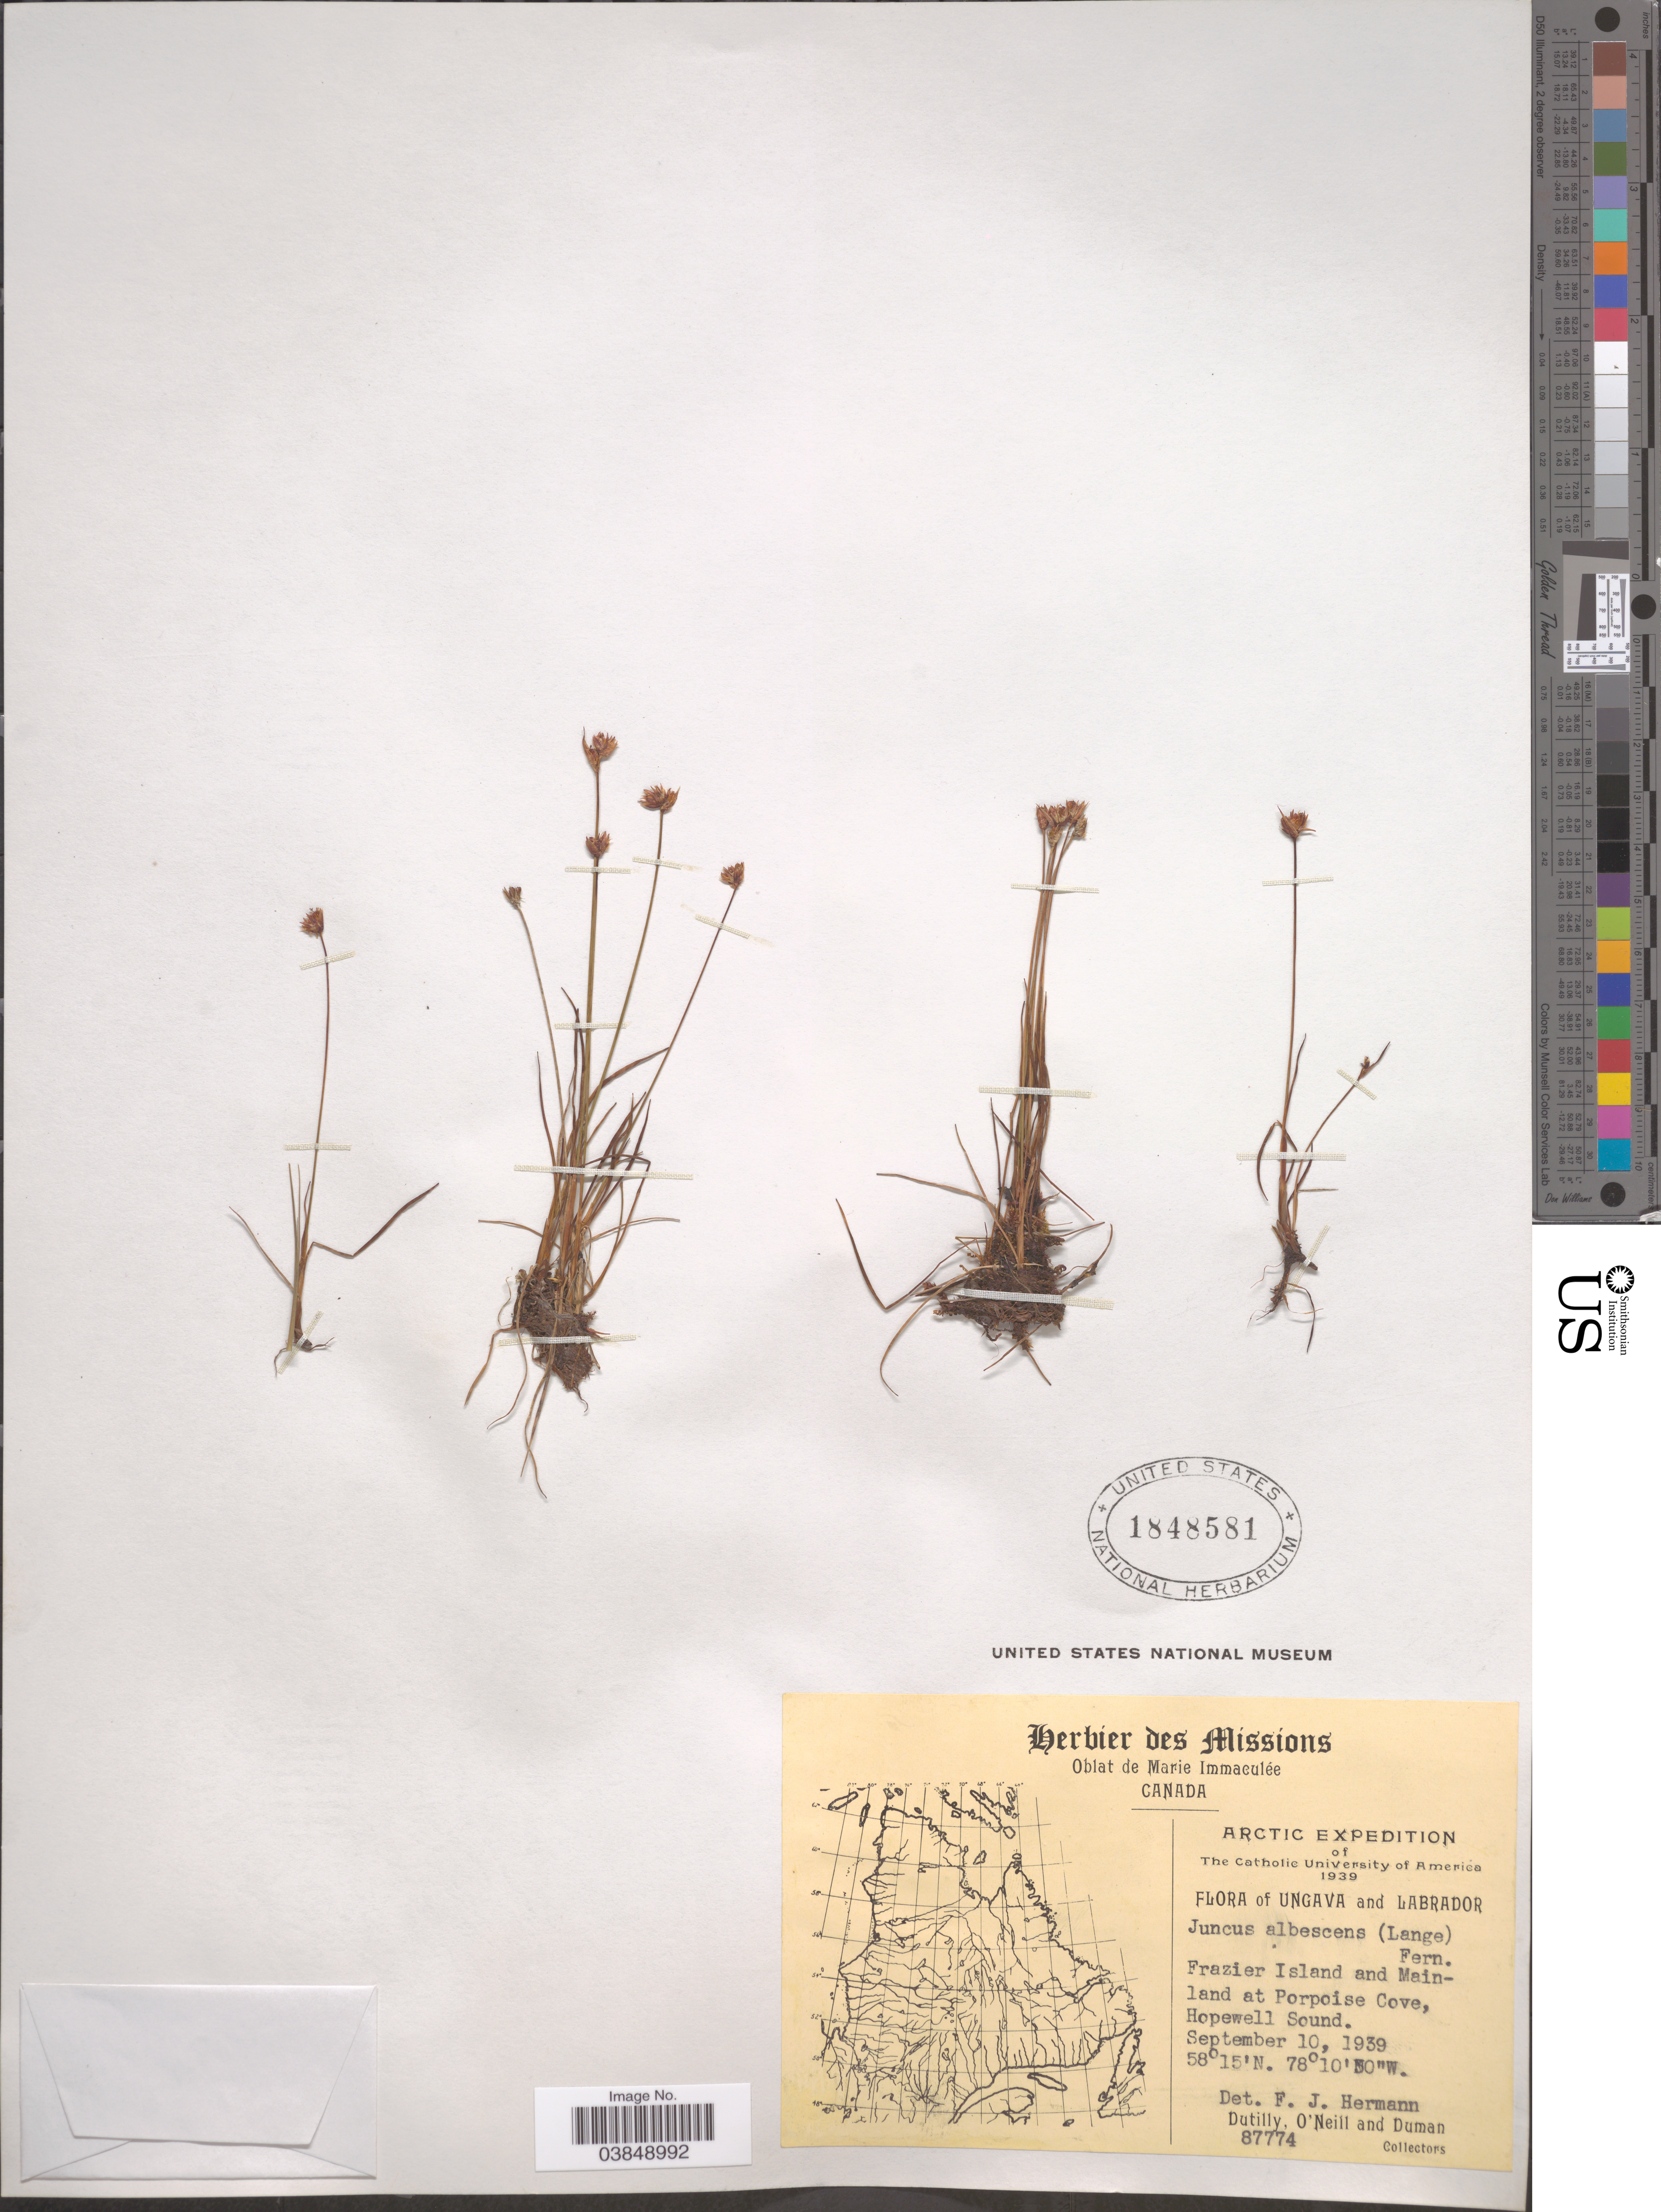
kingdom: Plantae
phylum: Tracheophyta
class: Liliopsida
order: Poales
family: Juncaceae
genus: Juncus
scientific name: Juncus albescens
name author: Fernald & Lange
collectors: -. Dutilly, -. O'Neill & -. Duman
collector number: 87774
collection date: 1939-09-10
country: Canada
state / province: Newfoundland and Labrador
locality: Arctic. Ungava and Labrador. Frazier Island and Mainland at Porpoise Cove, Hopewell Sound.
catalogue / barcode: US 1848581